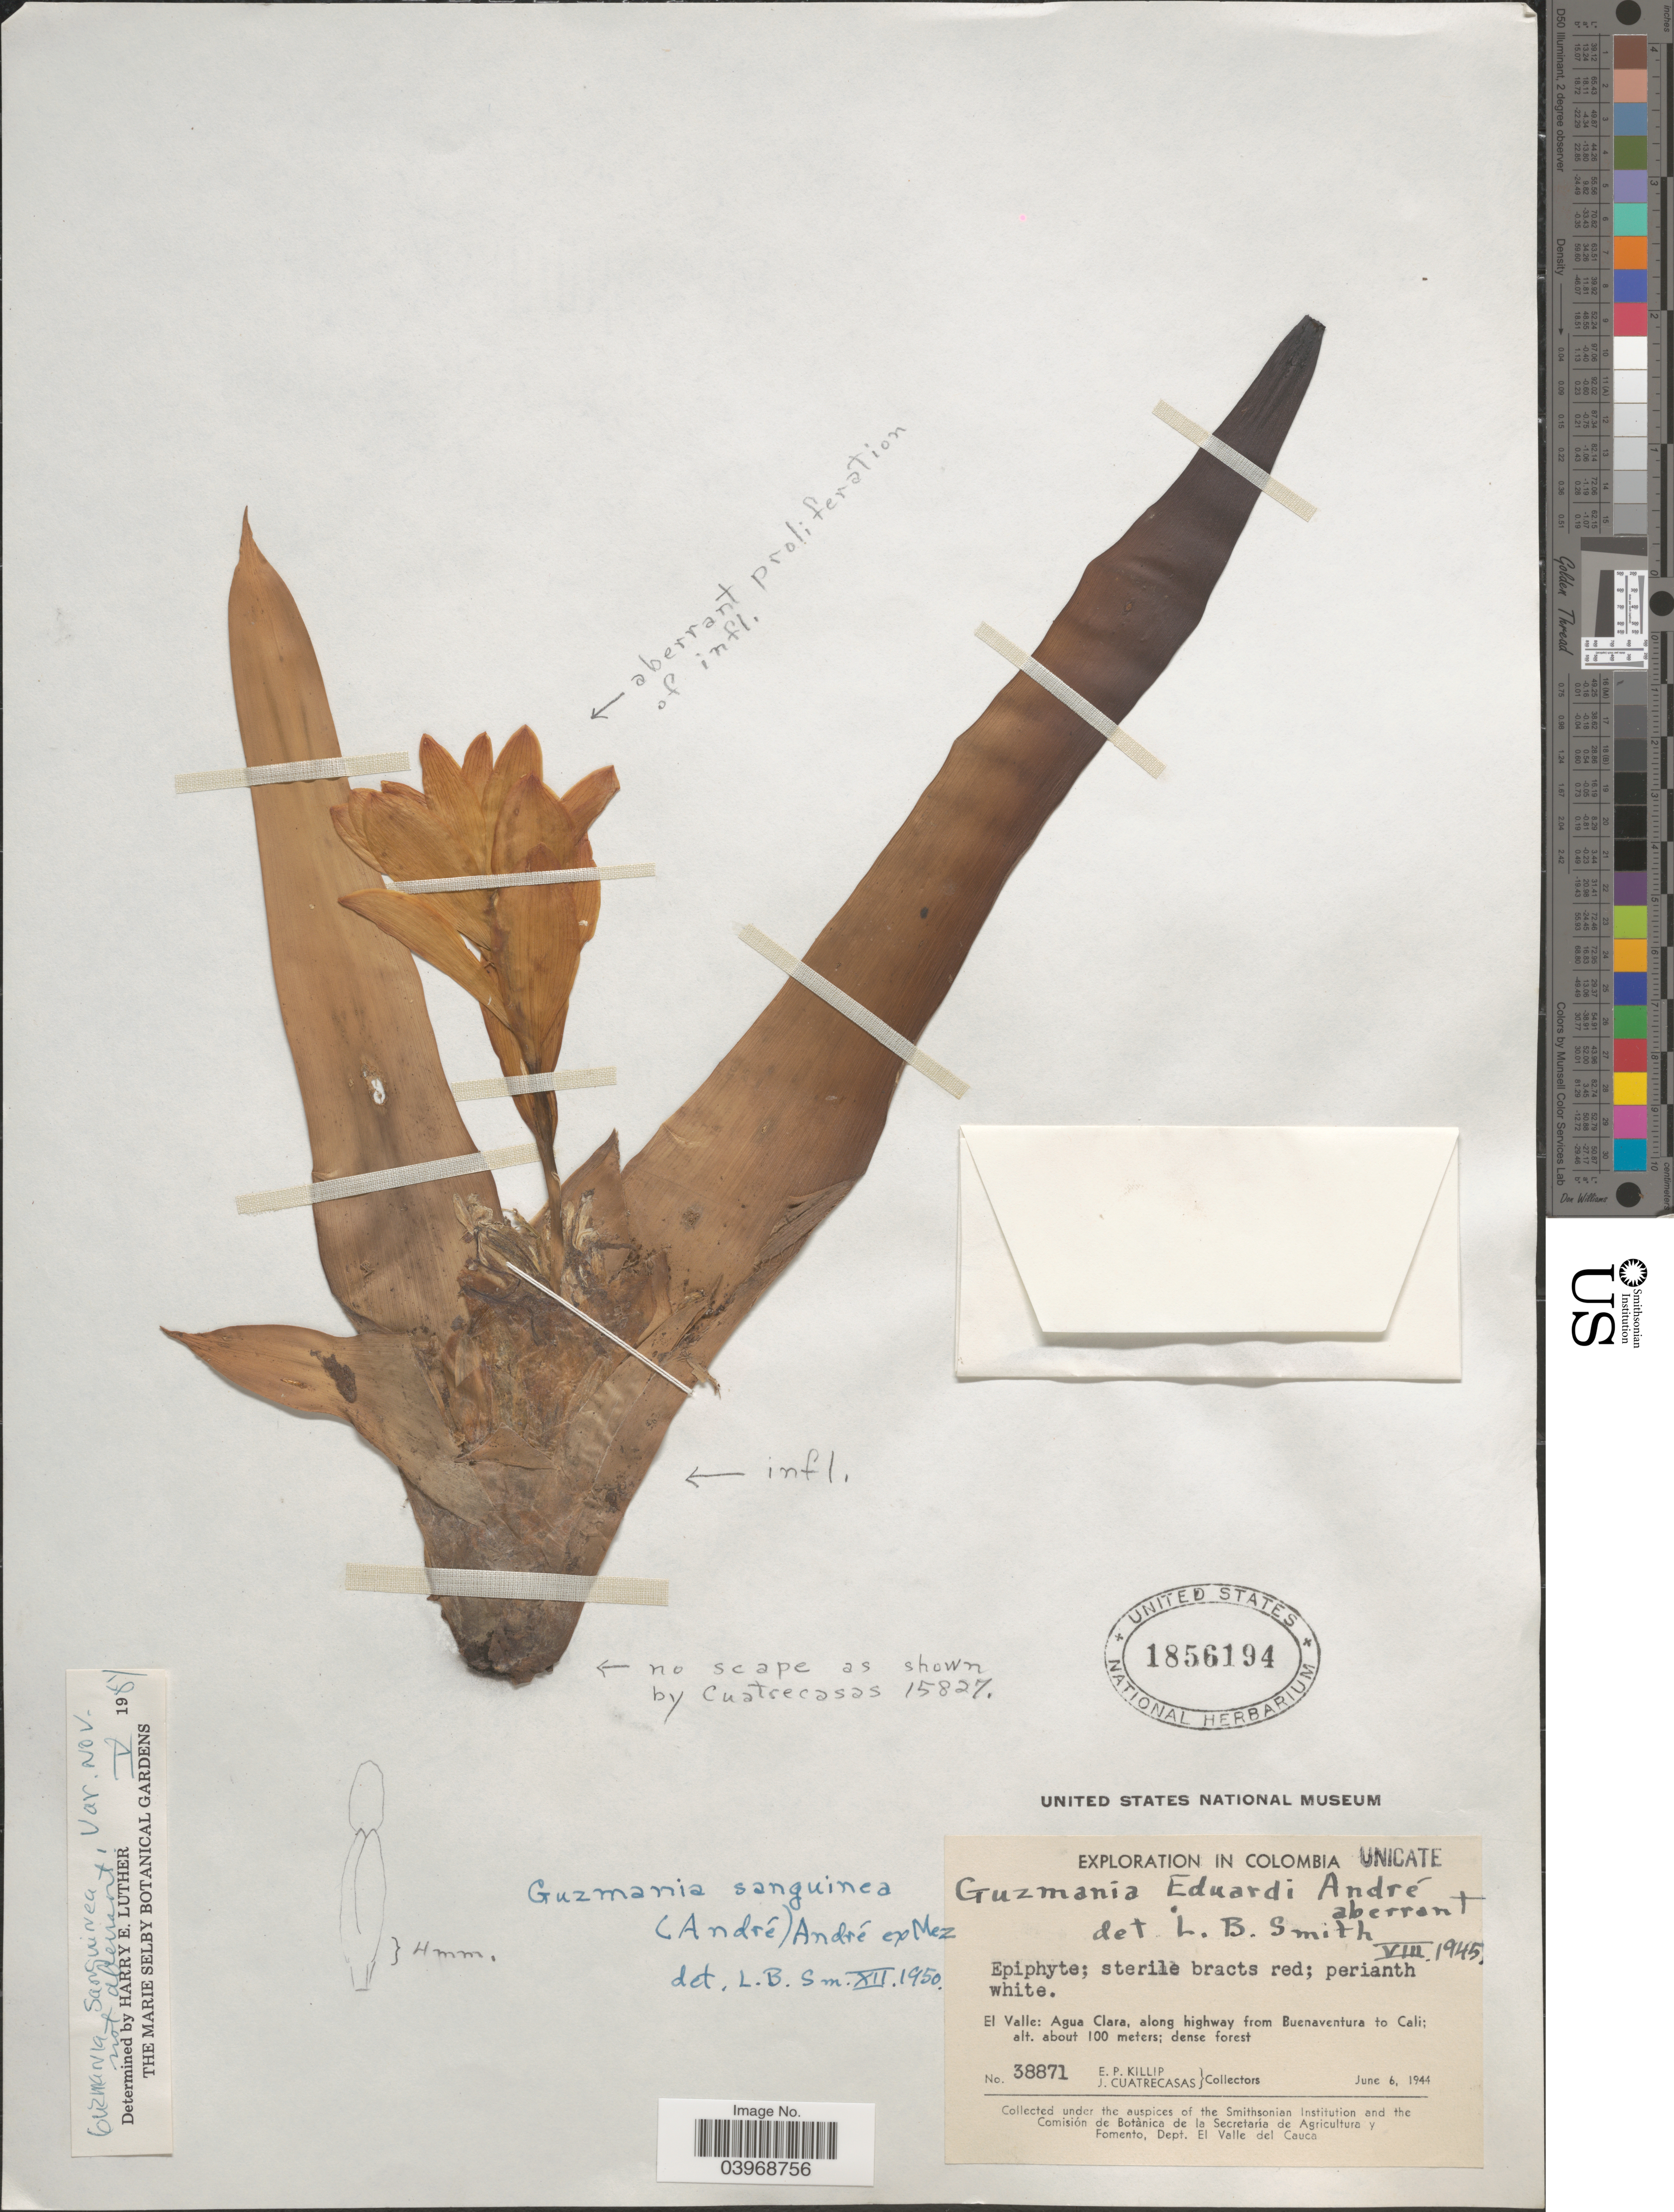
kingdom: Plantae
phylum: Tracheophyta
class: Liliopsida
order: Poales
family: Bromeliaceae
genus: Guzmania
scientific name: Guzmania sanguinea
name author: (André) André ex Mez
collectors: E. P. Killip & J. Cuatrecasas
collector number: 38871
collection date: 1944-06-06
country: Colombia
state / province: Valle del Cauca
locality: El Valle: Agua Clara, along highway from Buenaventura to Cali.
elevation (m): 100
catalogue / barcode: US 1856194